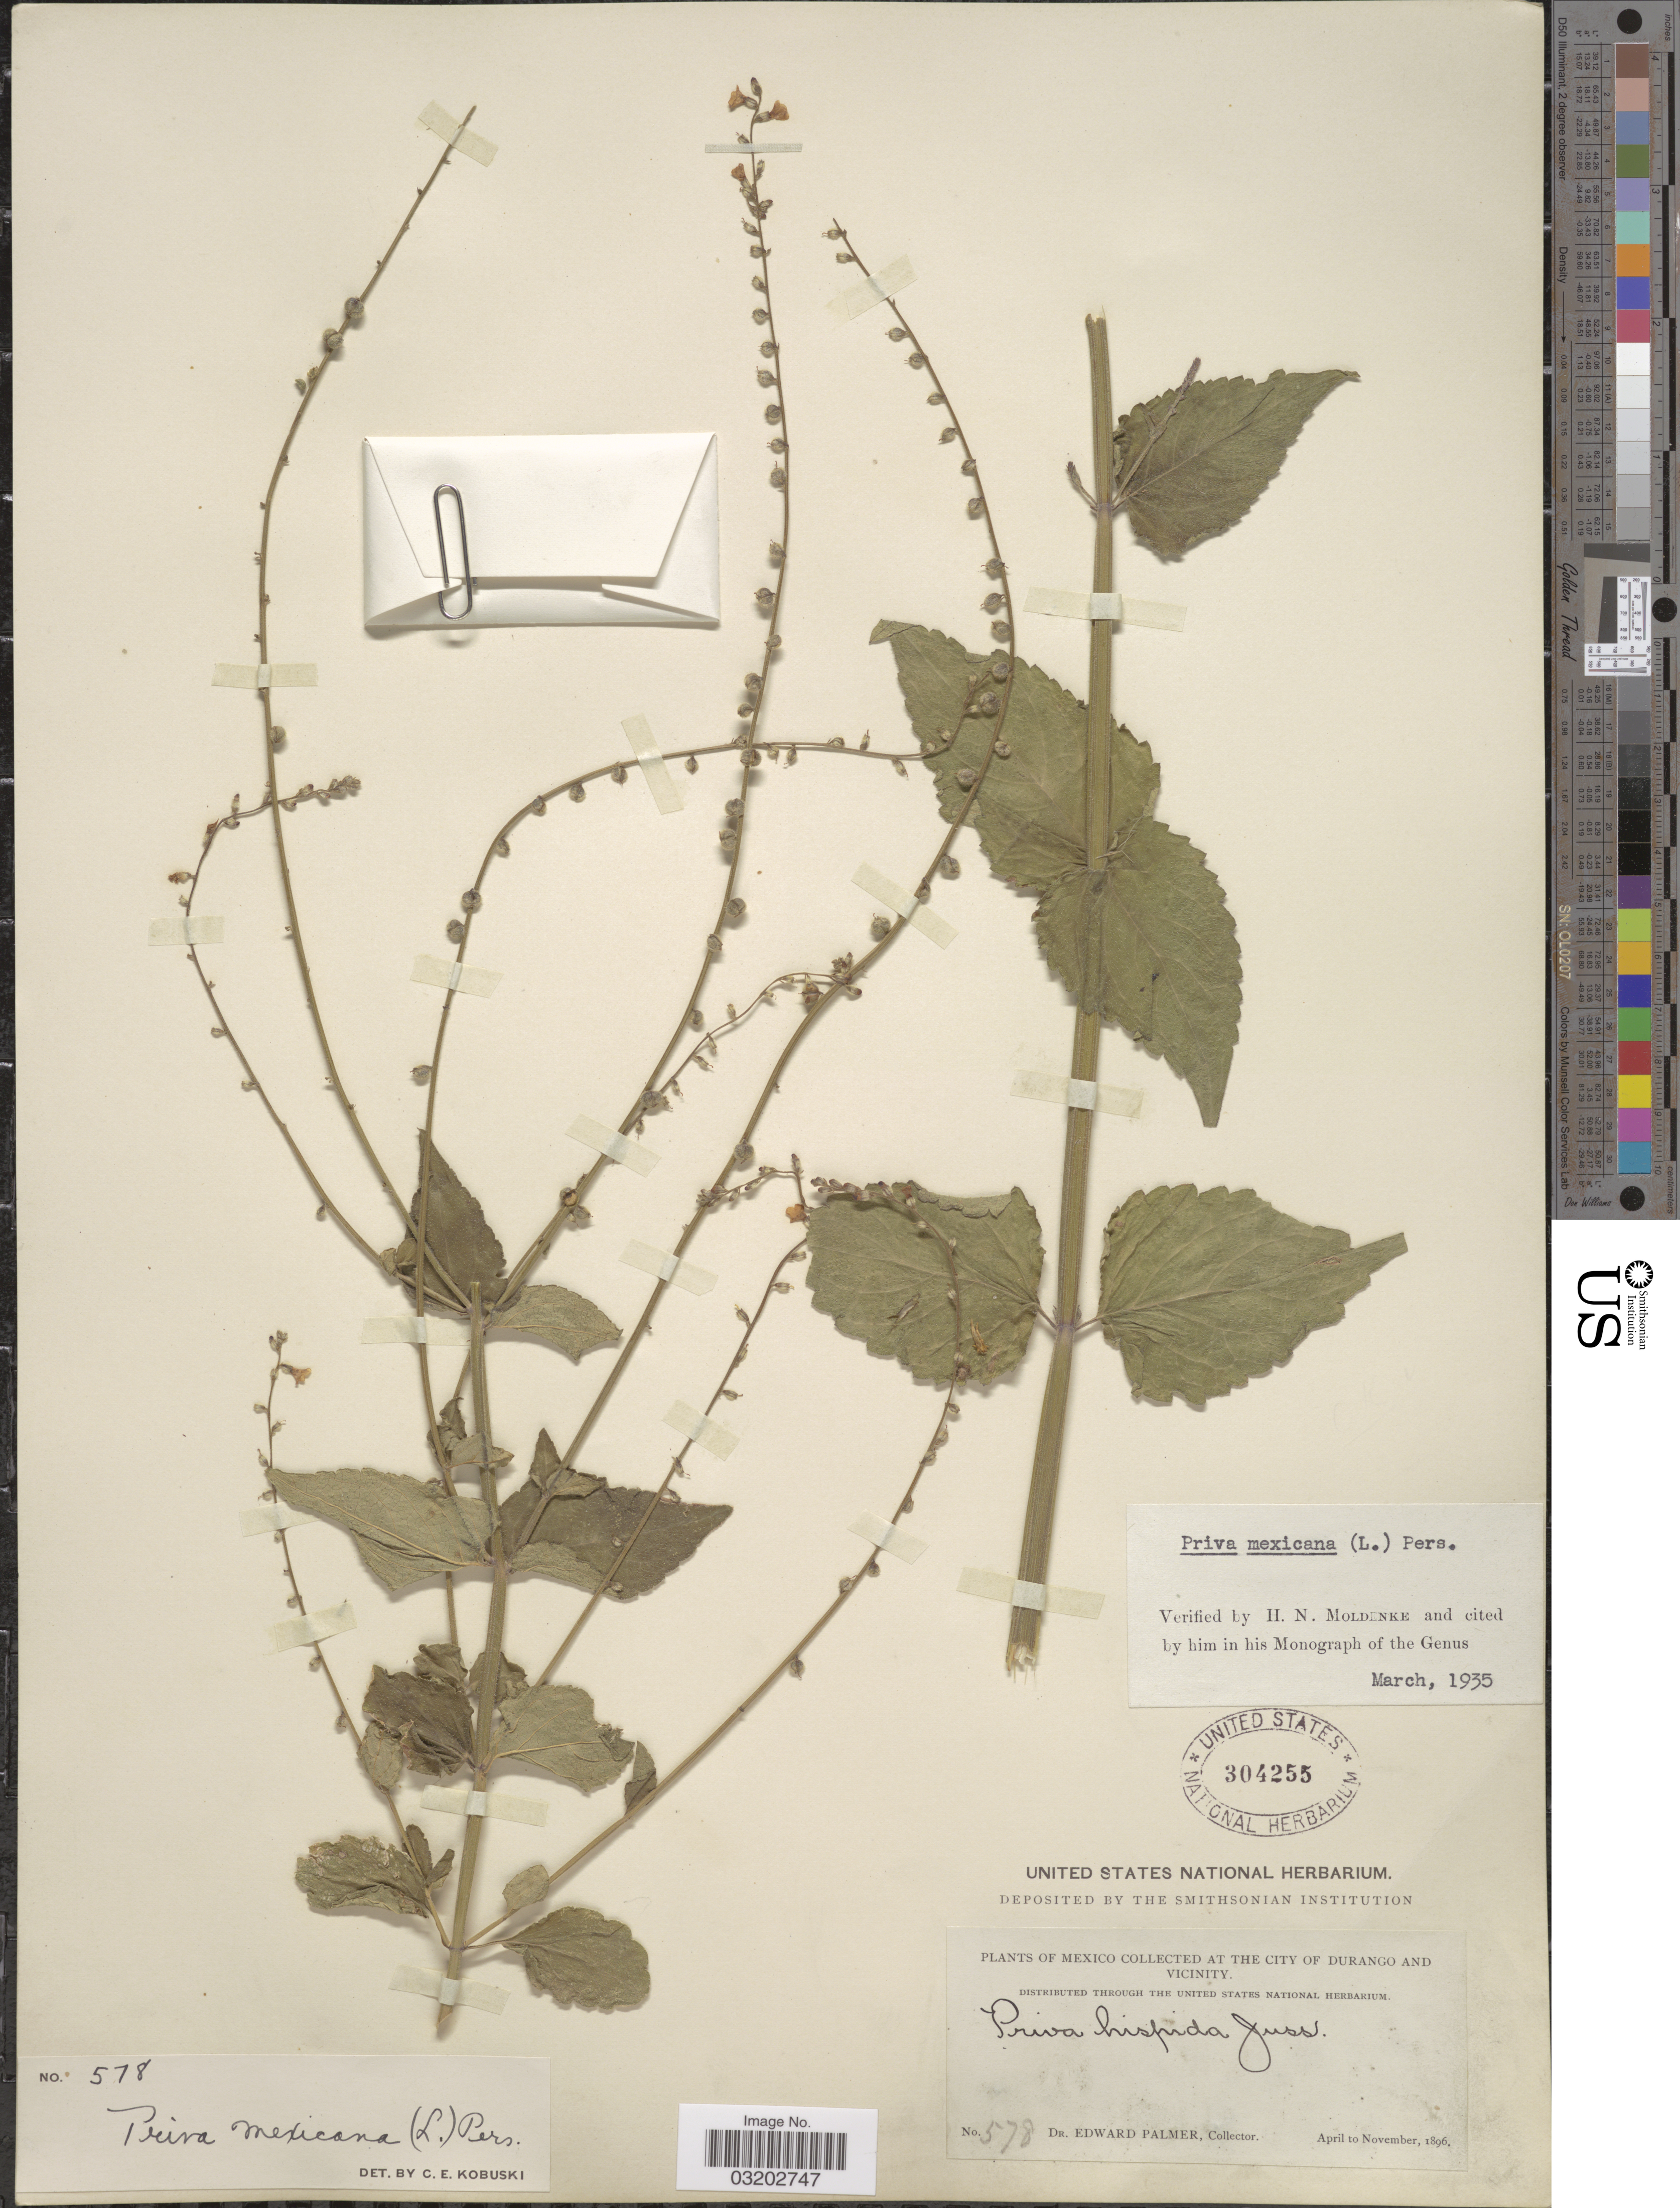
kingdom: Plantae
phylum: Tracheophyta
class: Magnoliopsida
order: Lamiales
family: Verbenaceae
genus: Priva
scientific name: Priva mexicana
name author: (L.) Pers.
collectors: E. Palmer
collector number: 578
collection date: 1896-04/1896-11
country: Mexico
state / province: Durango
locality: At the City of Durango and Vicinity.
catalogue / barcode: US 304255